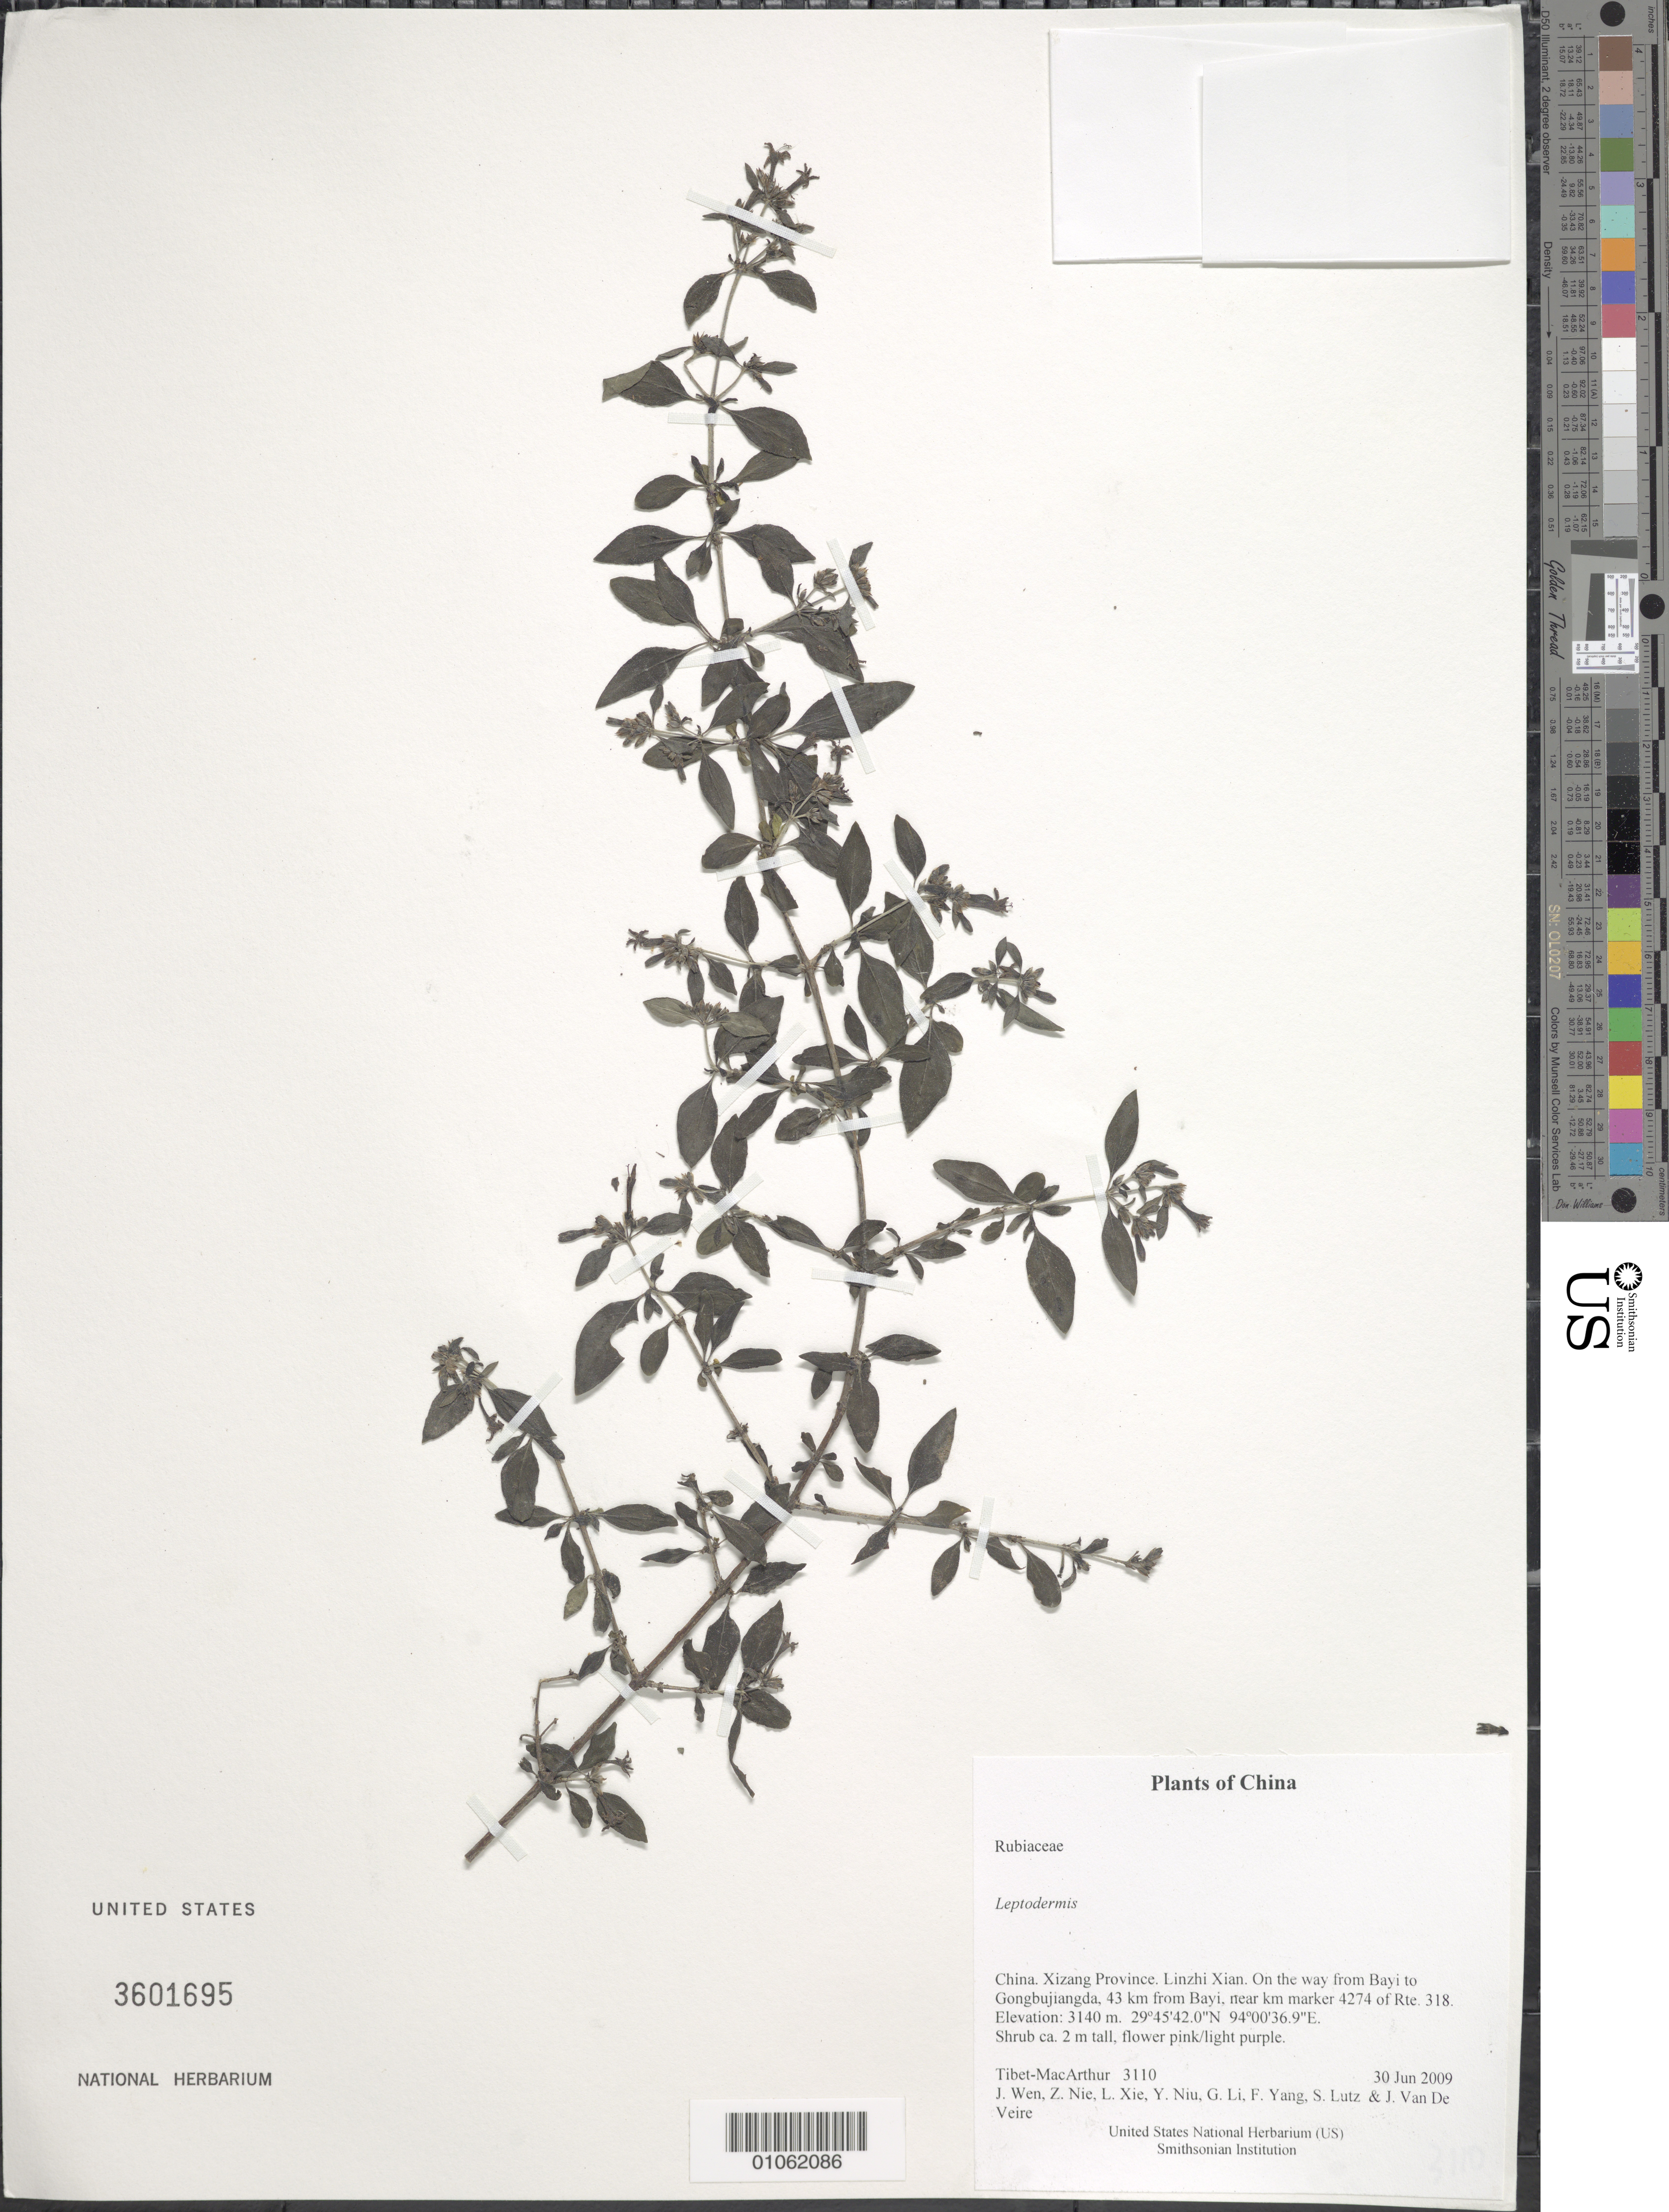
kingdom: Plantae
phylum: Tracheophyta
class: Magnoliopsida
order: Gentianales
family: Rubiaceae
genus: Leptodermis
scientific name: Leptodermis sp.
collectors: Tibet-MacArthur, J. Wen, Z. Nie, L. Xie, Y. Niu, G. Li, F. Yang, S. Lutz & J. Van De Veire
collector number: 3110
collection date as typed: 30 Jun 2009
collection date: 2009-06-30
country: China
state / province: Xizang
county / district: Linzhi Xian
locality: On the way from Bayi to Gongbujiangda, 43 km from Bayi, near km marker 4274 of Rte. 318.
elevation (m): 3140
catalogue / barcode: US 3601695